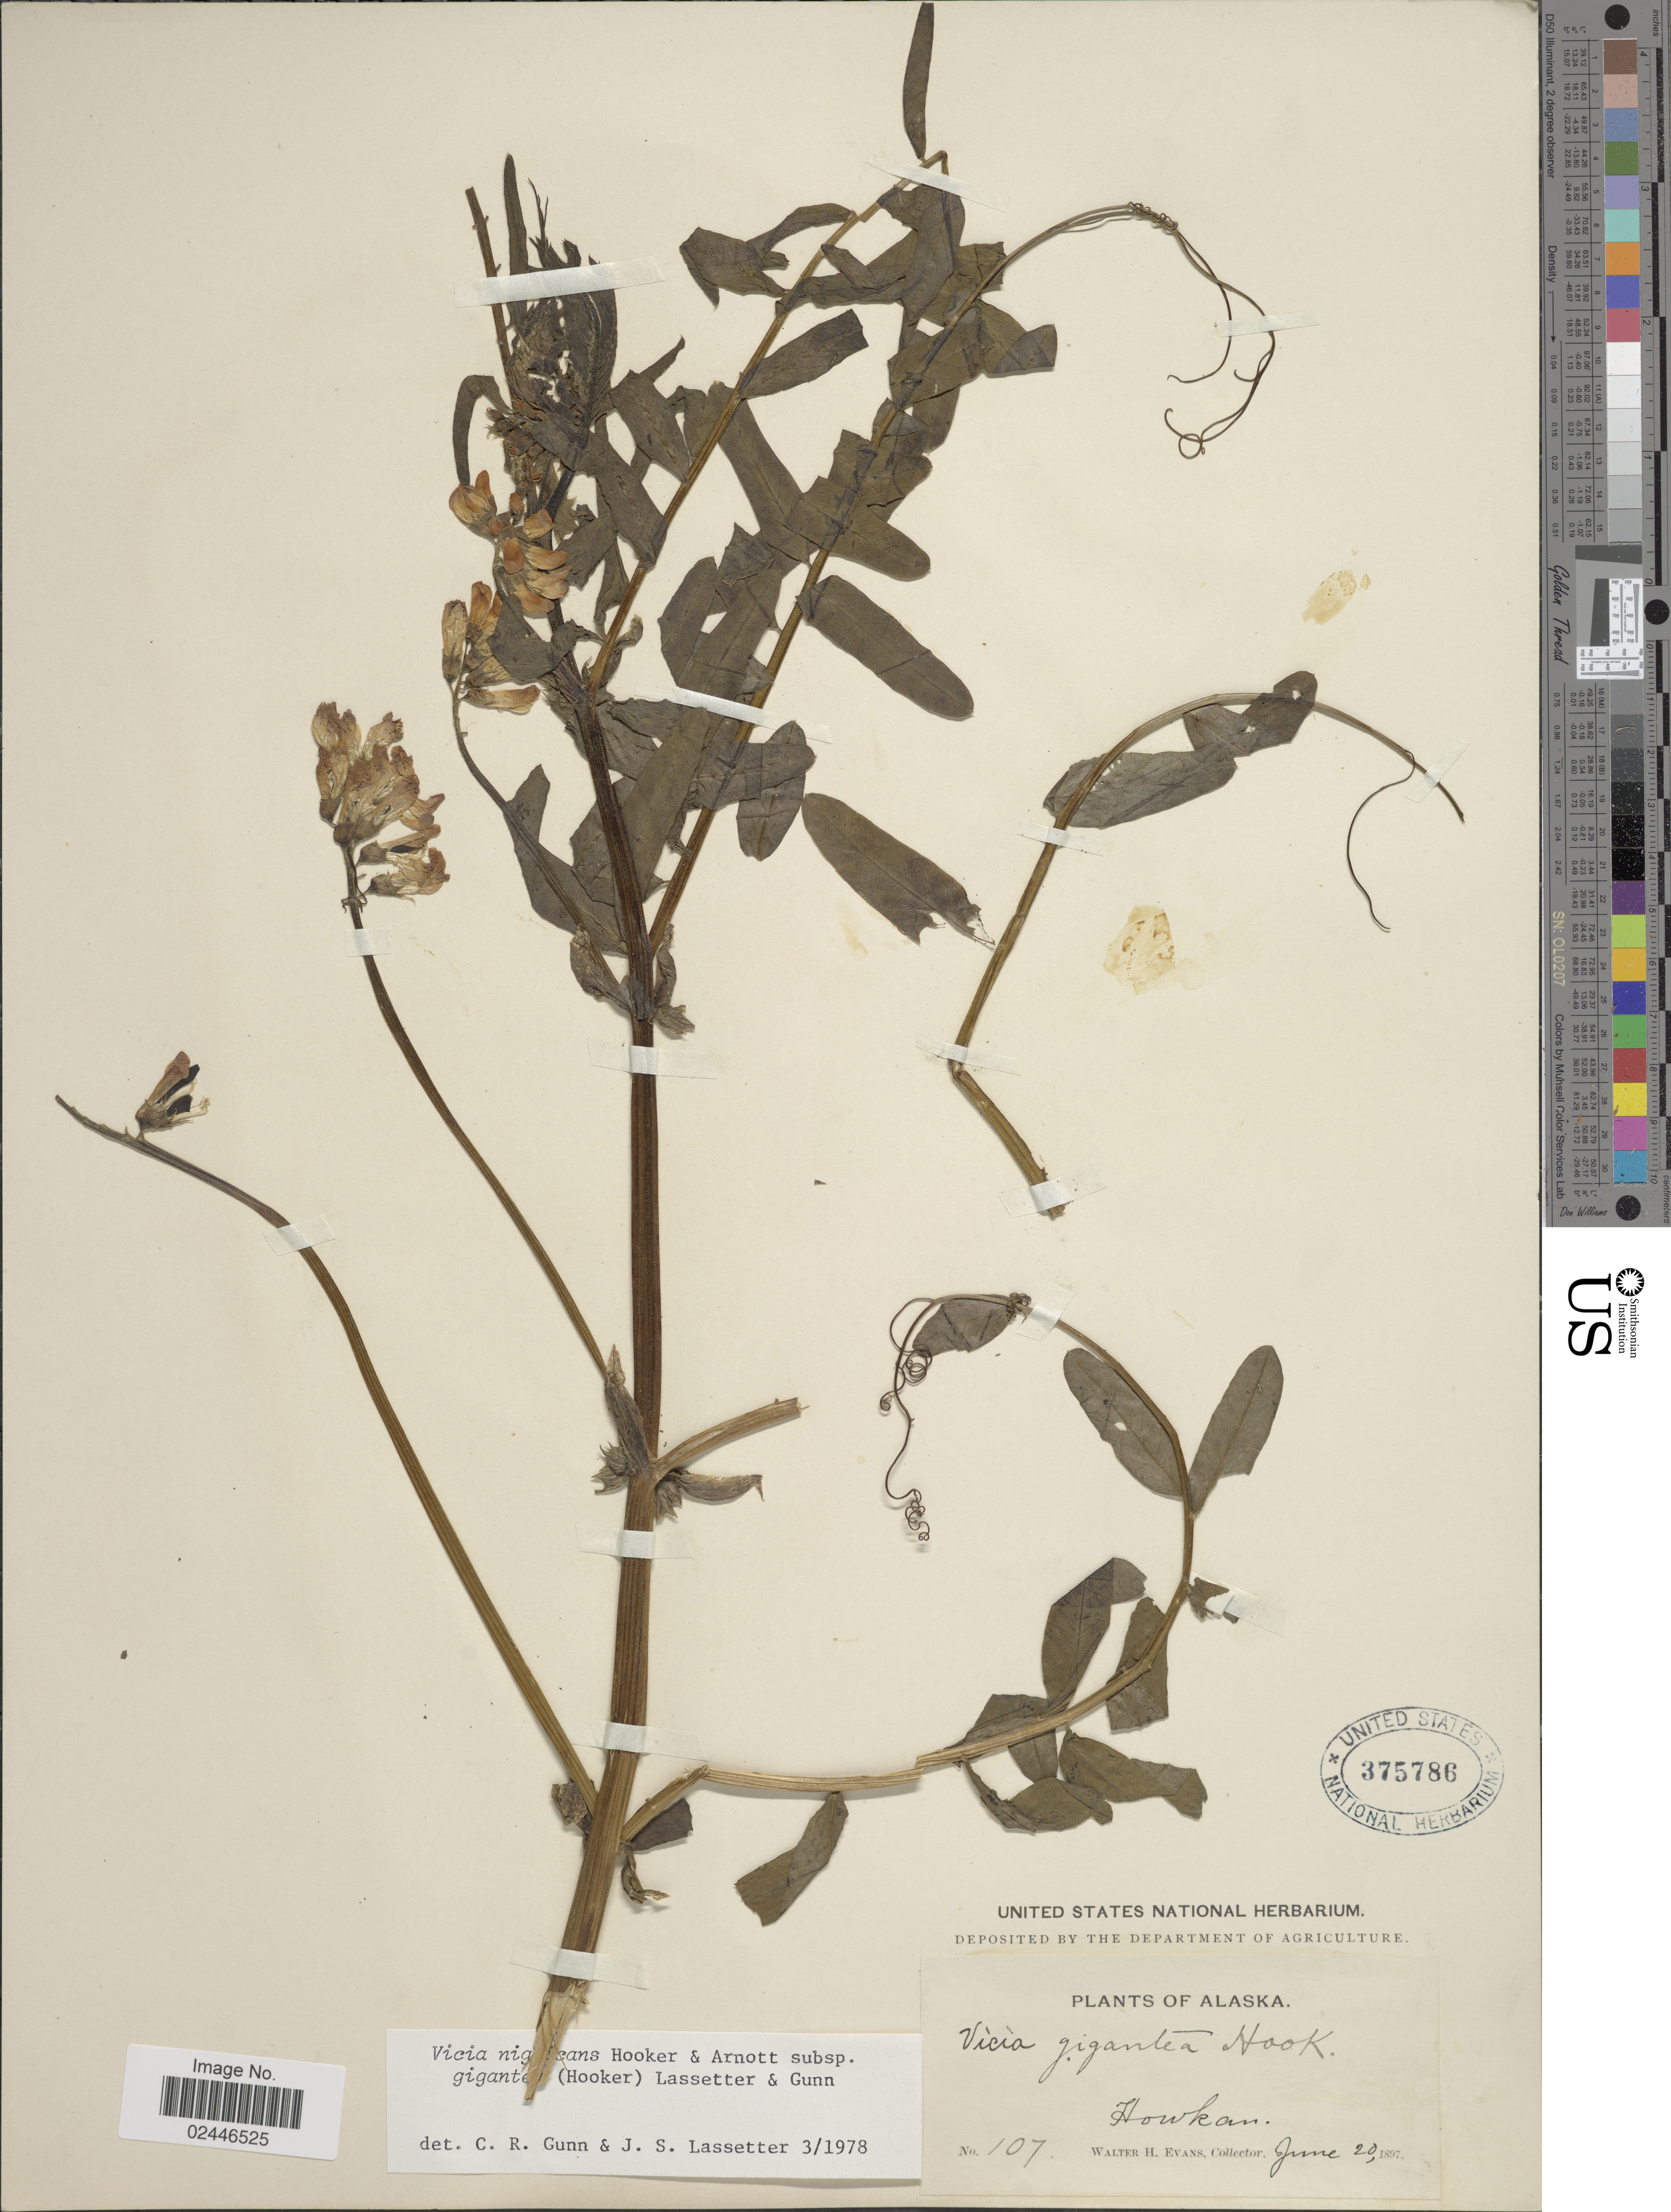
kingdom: Plantae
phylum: Tracheophyta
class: Magnoliopsida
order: Fabales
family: Fabaceae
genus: Vicia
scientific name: Vicia nigricans subsp. gigantea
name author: Hook. & Arn.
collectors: W. H. Evans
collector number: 107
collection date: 1897-06-20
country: United States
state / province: Alaska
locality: Howkan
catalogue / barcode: US 375786